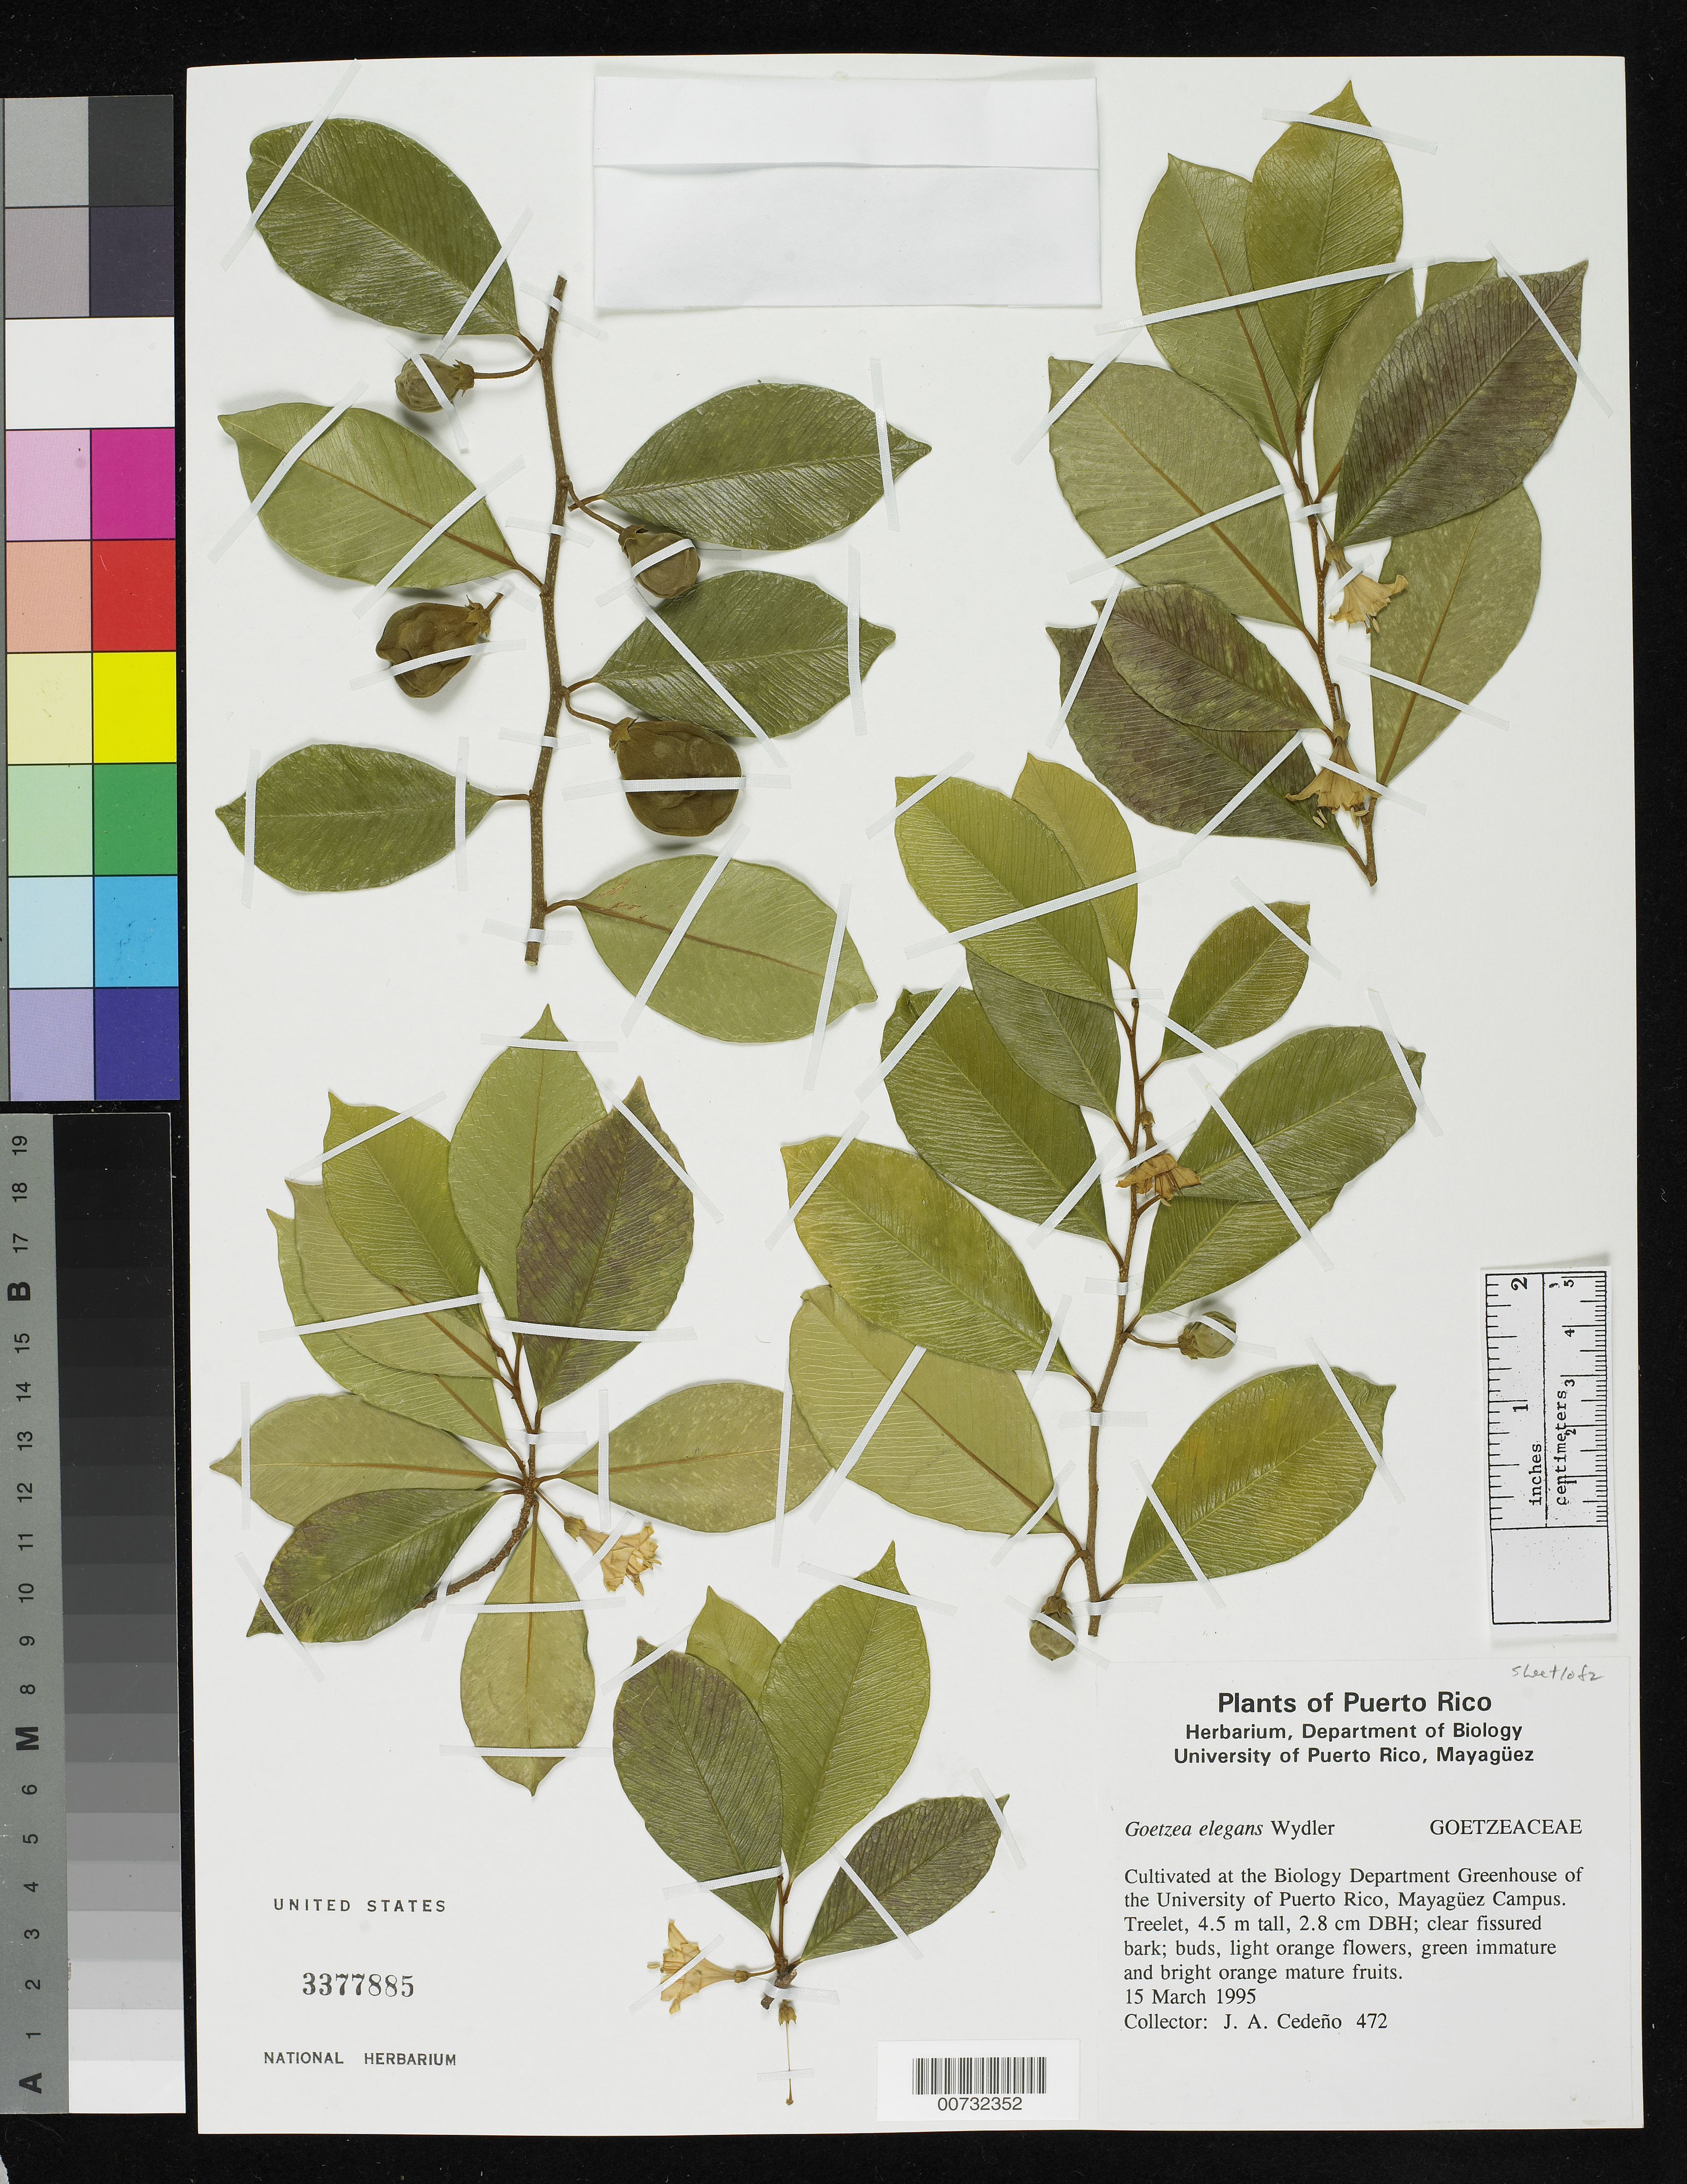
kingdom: Plantae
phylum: Tracheophyta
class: Magnoliopsida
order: Solanales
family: Solanaceae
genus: Goetzea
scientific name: Goetzea elegans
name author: Wydler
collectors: J. A. Cedeño M.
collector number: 472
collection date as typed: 15 Mar 1995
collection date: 1995-03-15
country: Puerto Rico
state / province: Mayagüez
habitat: Greenhouse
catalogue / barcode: US 3377885